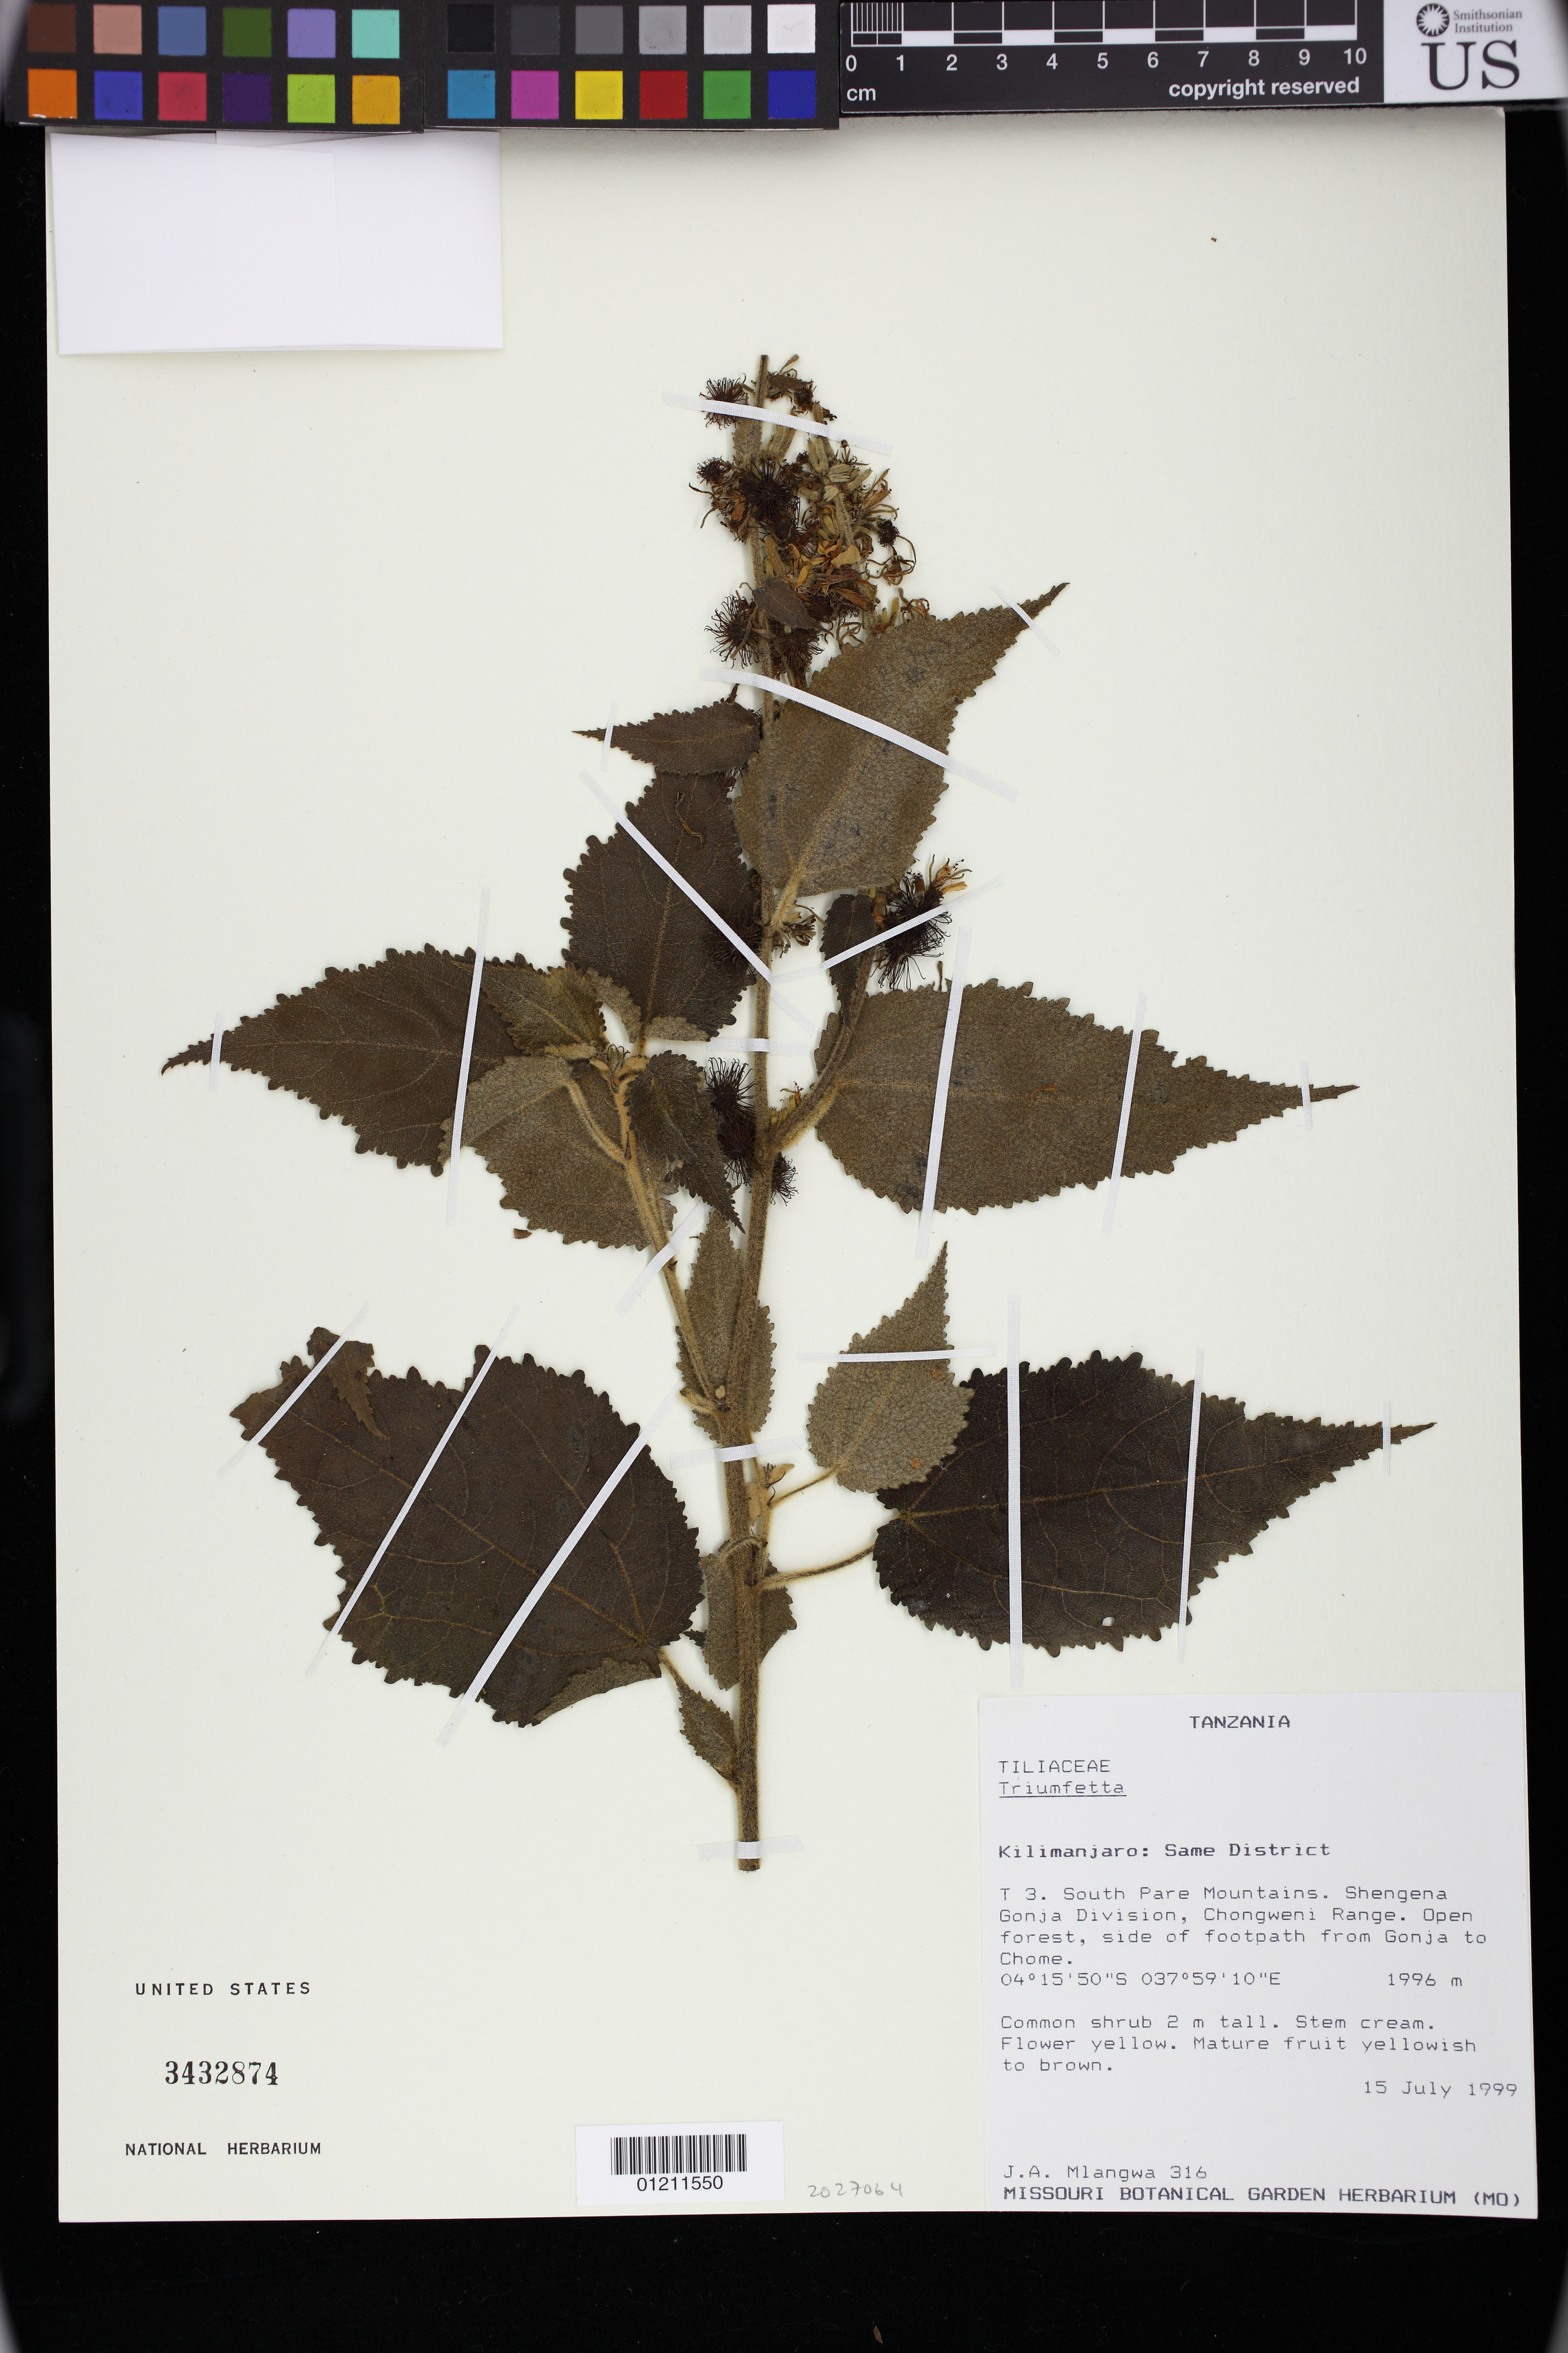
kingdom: Plantae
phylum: Tracheophyta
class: Magnoliopsida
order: Malvales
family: Malvaceae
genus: Triumfetta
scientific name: Triumfetta brachyceras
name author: K. Schum.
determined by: Dorr, Laurence J., Curator (BOT), Smithsonian Institution - National Museum of Natural History (UNITED STATES)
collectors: J. Mlangwa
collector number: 316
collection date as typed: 15 Jul 1999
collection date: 1999-07-15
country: Tanzania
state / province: Kilimanjaro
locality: Kilimanjaro: Same District. T 3. South Pare Mountains. Shengena Gonja Division, Chongweni Range. Open forest, side of footpath from Gonja to Chome.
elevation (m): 1996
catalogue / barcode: US 3432874